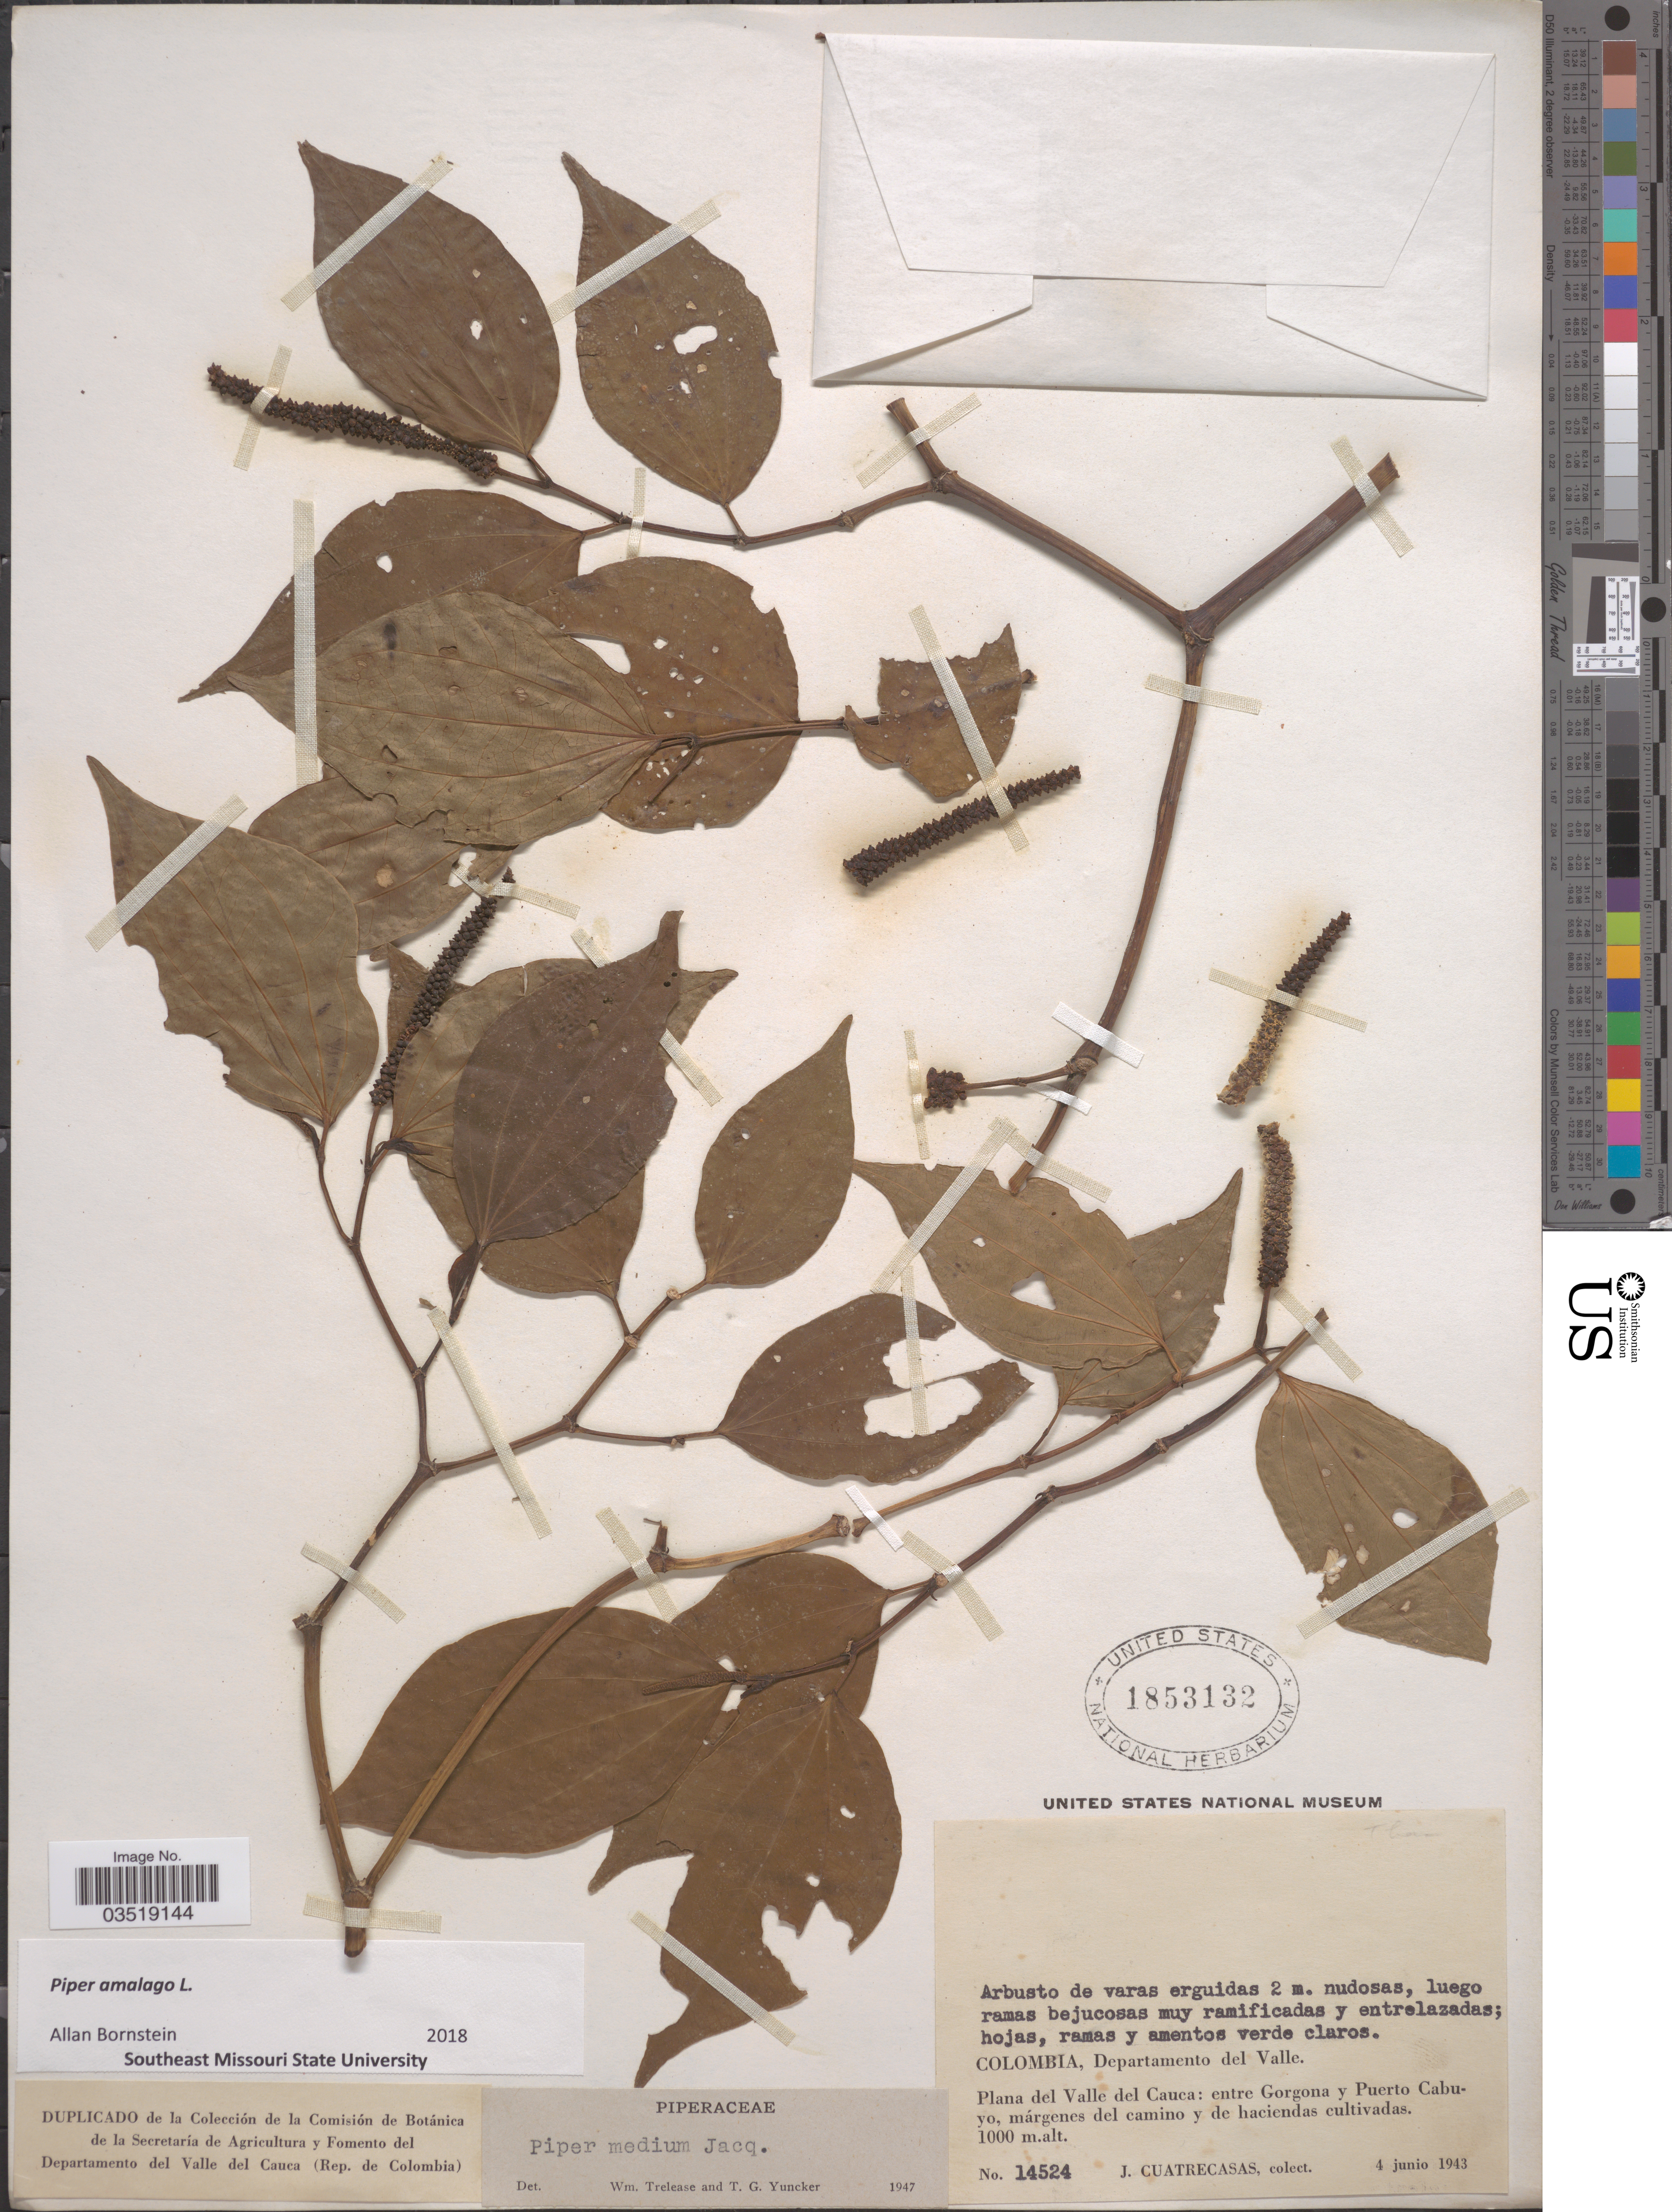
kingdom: Plantae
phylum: Tracheophyta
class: Magnoliopsida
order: Piperales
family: Piperaceae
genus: Piper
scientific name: Piper amalago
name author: L.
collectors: J. Cuatrecasas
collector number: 14524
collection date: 1943-06-04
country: Colombia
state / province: Valle del Cauca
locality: Departamento del Valle. Plana del Valle del Cauca: entre Gorgona y Puerto Cabuyo.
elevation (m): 1000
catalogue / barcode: US 1853132